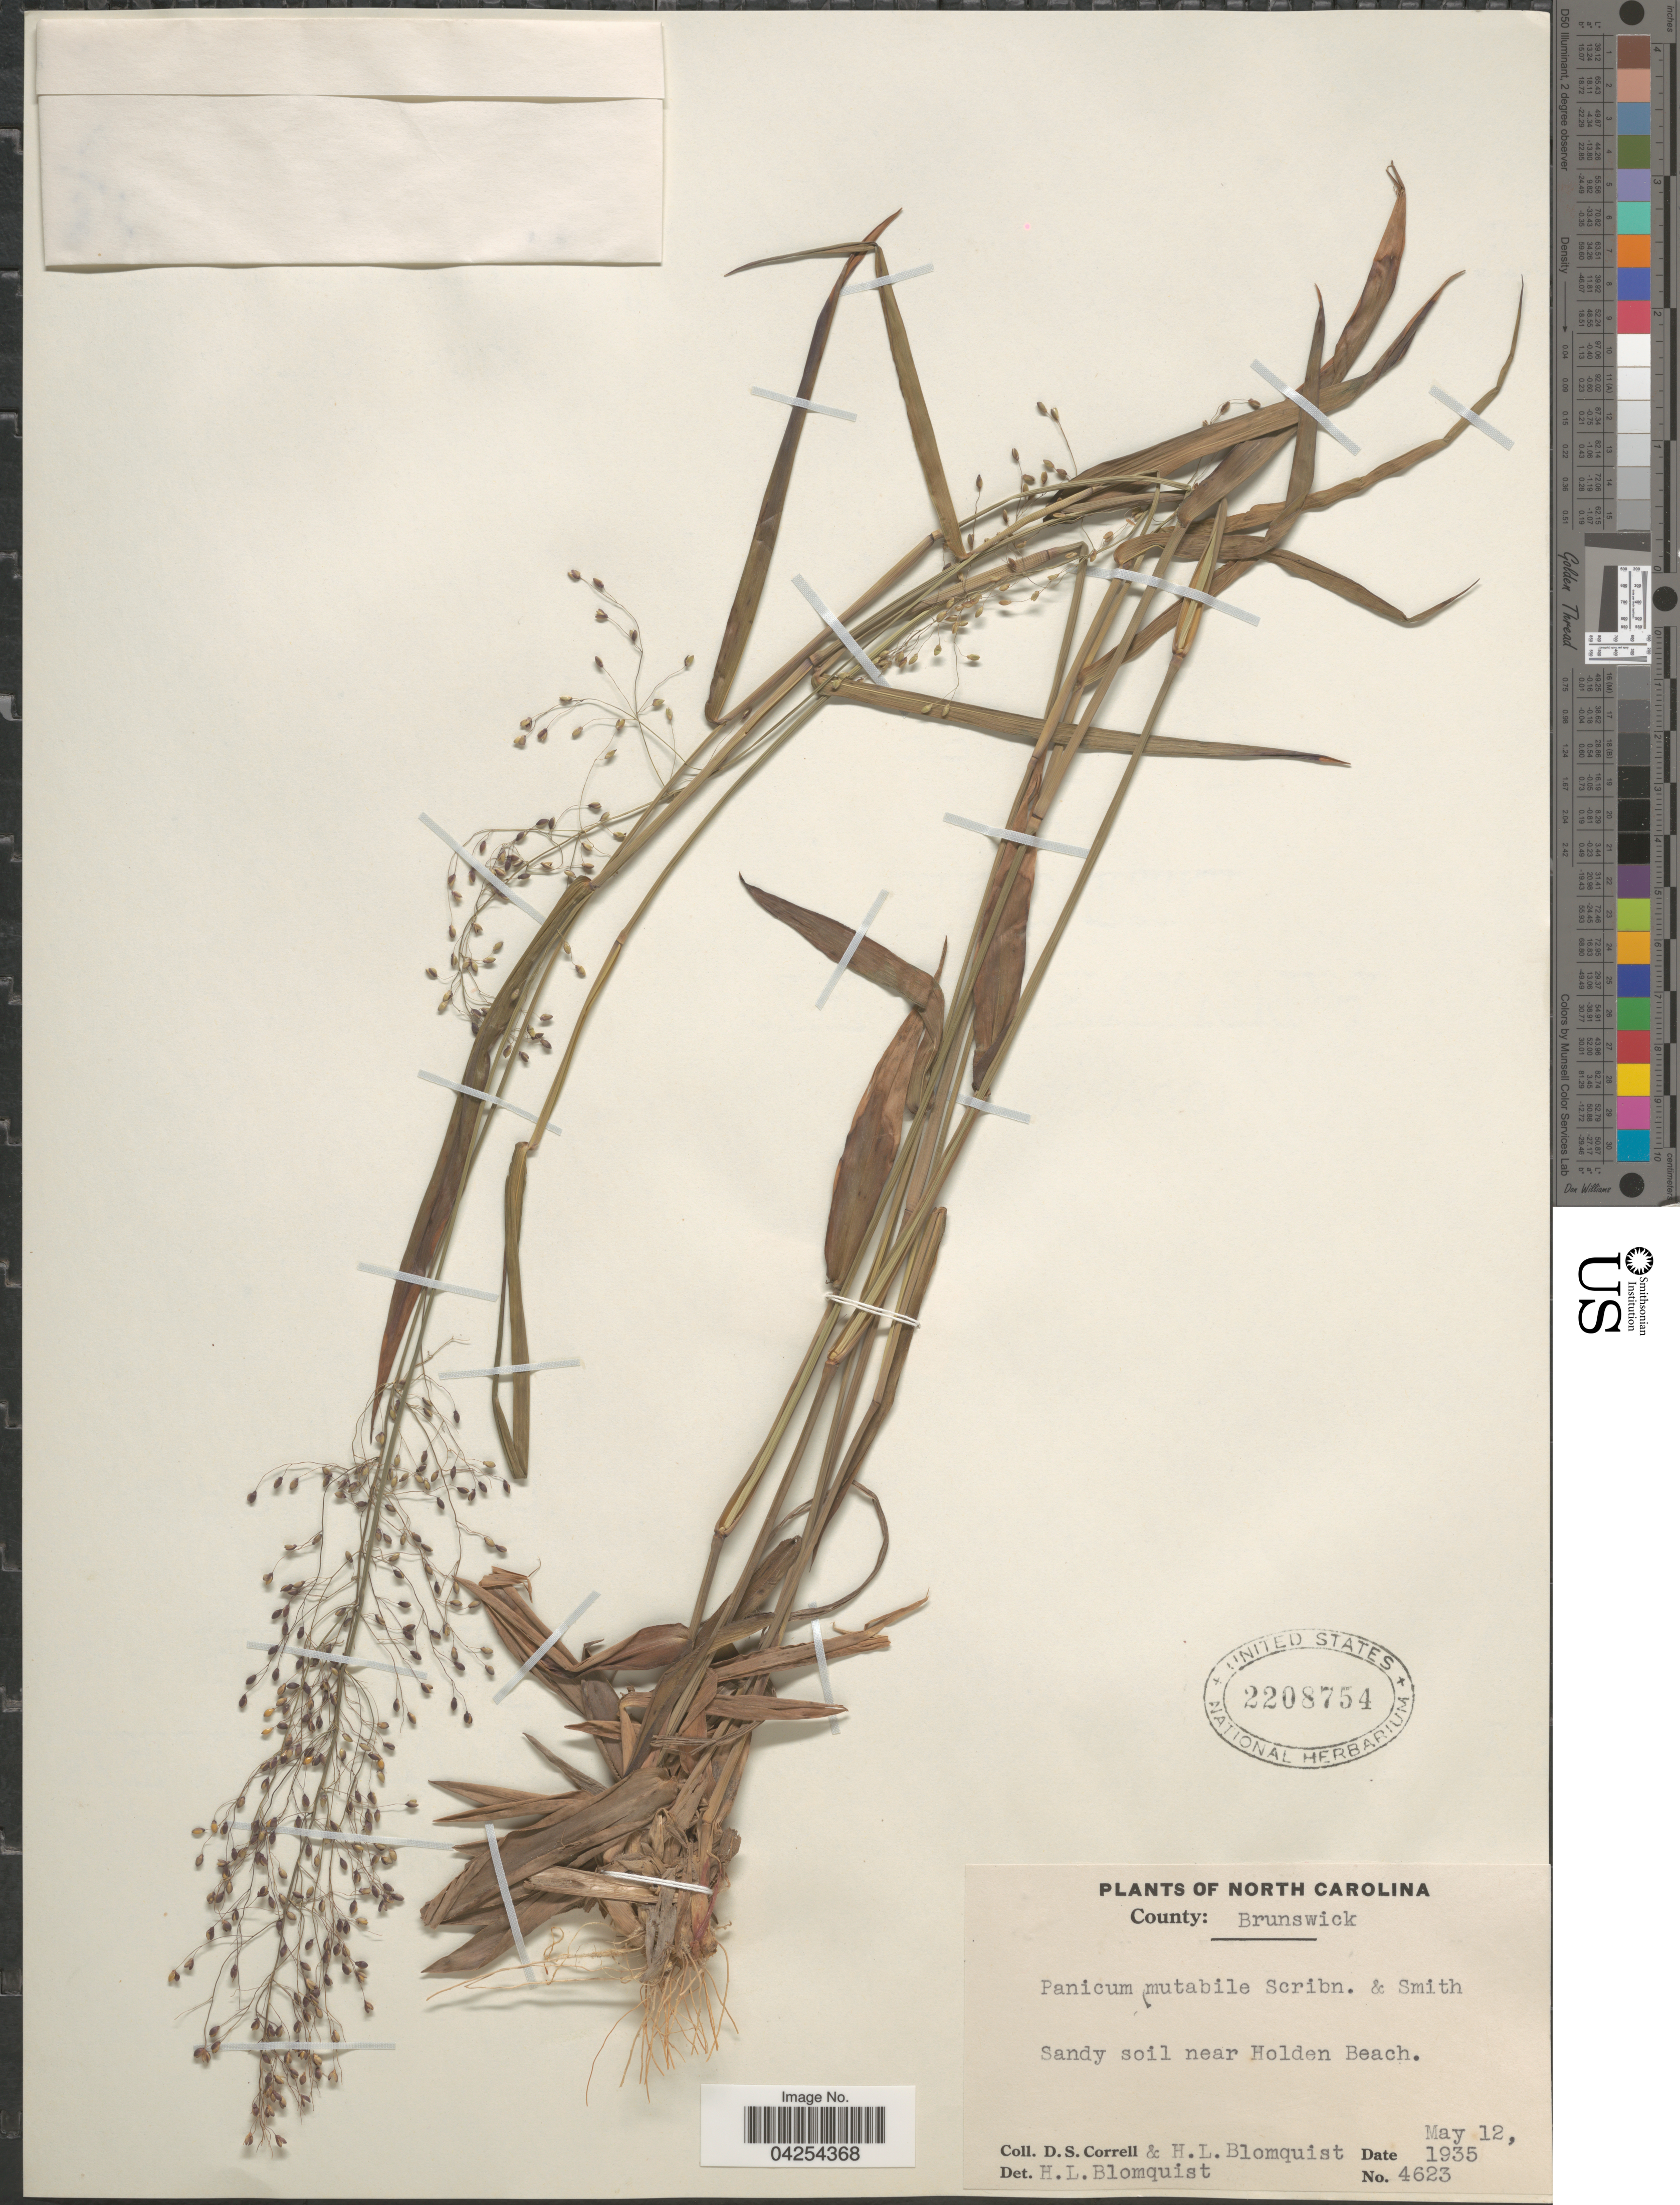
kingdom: Plantae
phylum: Tracheophyta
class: Liliopsida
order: Poales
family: Poaceae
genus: Dichanthelium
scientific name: Dichanthelium commutatum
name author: (Schult.) Gould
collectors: D. S. Correll & H. Blomquist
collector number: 4623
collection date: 1935-05-12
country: United States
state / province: North Carolina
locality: County: Brunswick. Sandy soil near Holden Beach.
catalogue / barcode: US 2208754